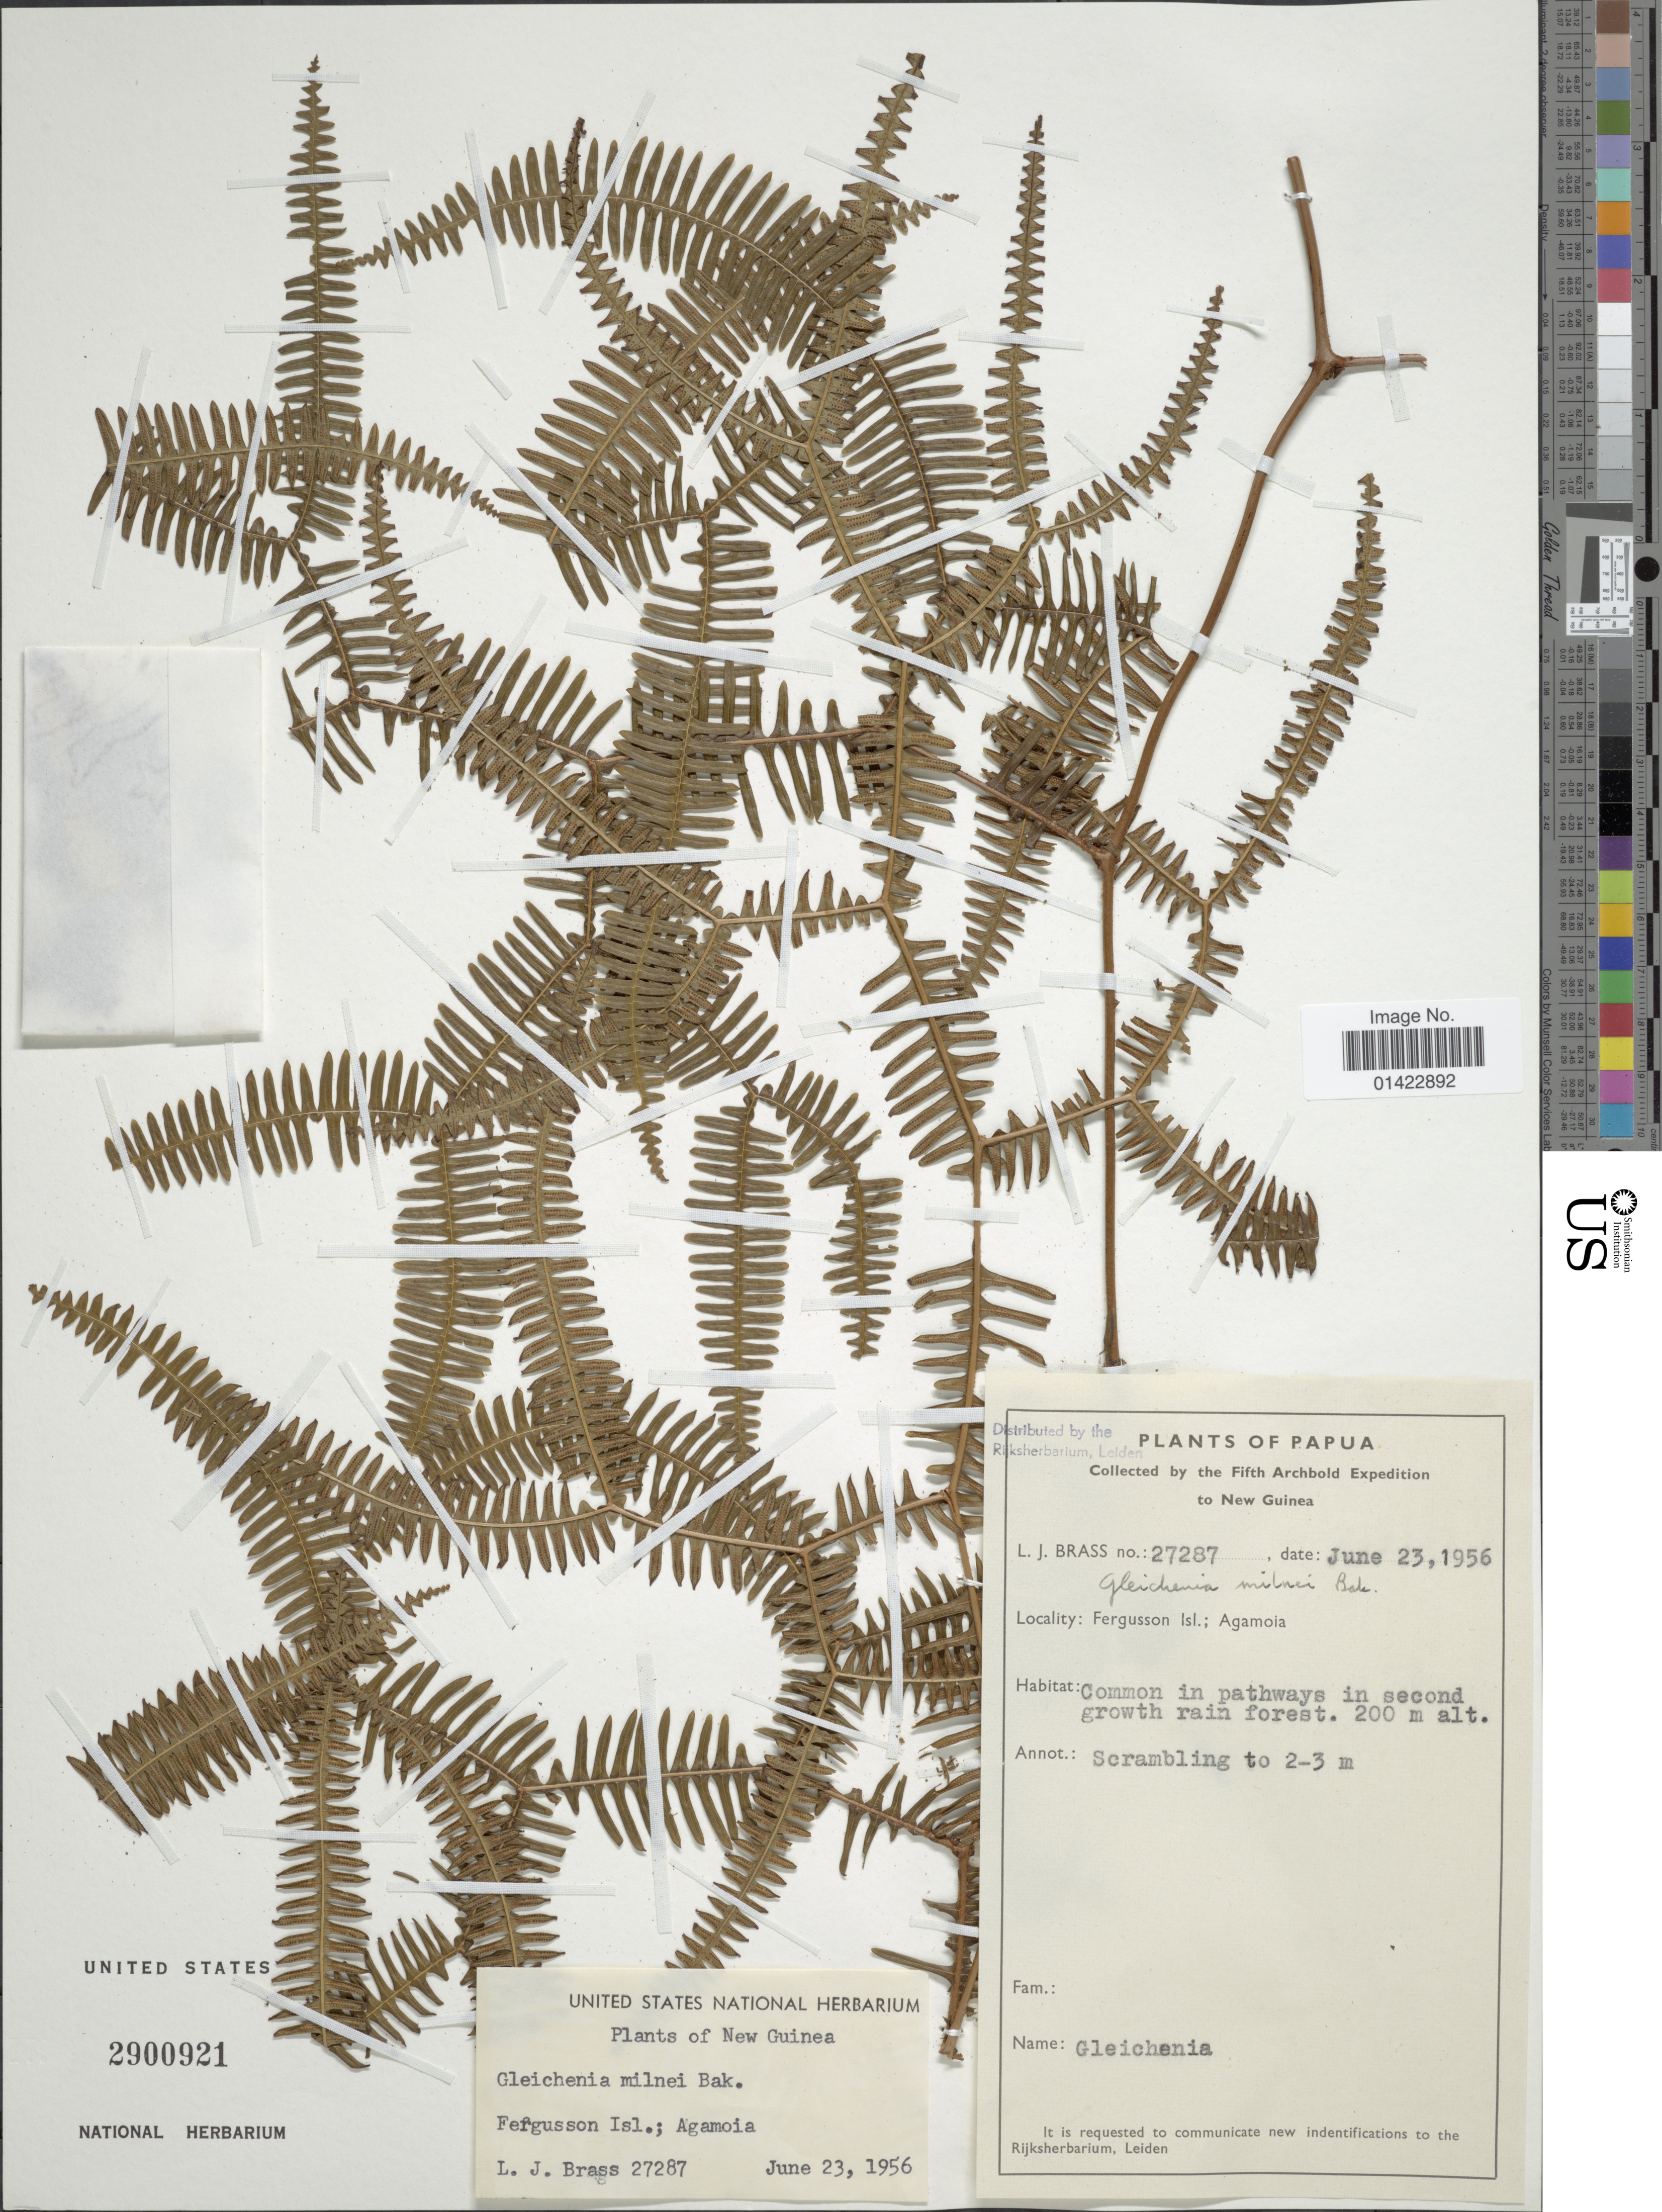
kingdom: Plantae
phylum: Tracheophyta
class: Polypodiopsida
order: Gleicheniales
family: Gleicheniaceae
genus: Sticherus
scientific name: Sticherus milnei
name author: (Baker) Ching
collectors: L. J. Brass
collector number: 27287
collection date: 1956-06-23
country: Papua New Guinea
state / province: Milne Bay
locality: Fergusson Isl.: Agamoia.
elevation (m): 200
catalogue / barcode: US 2900921